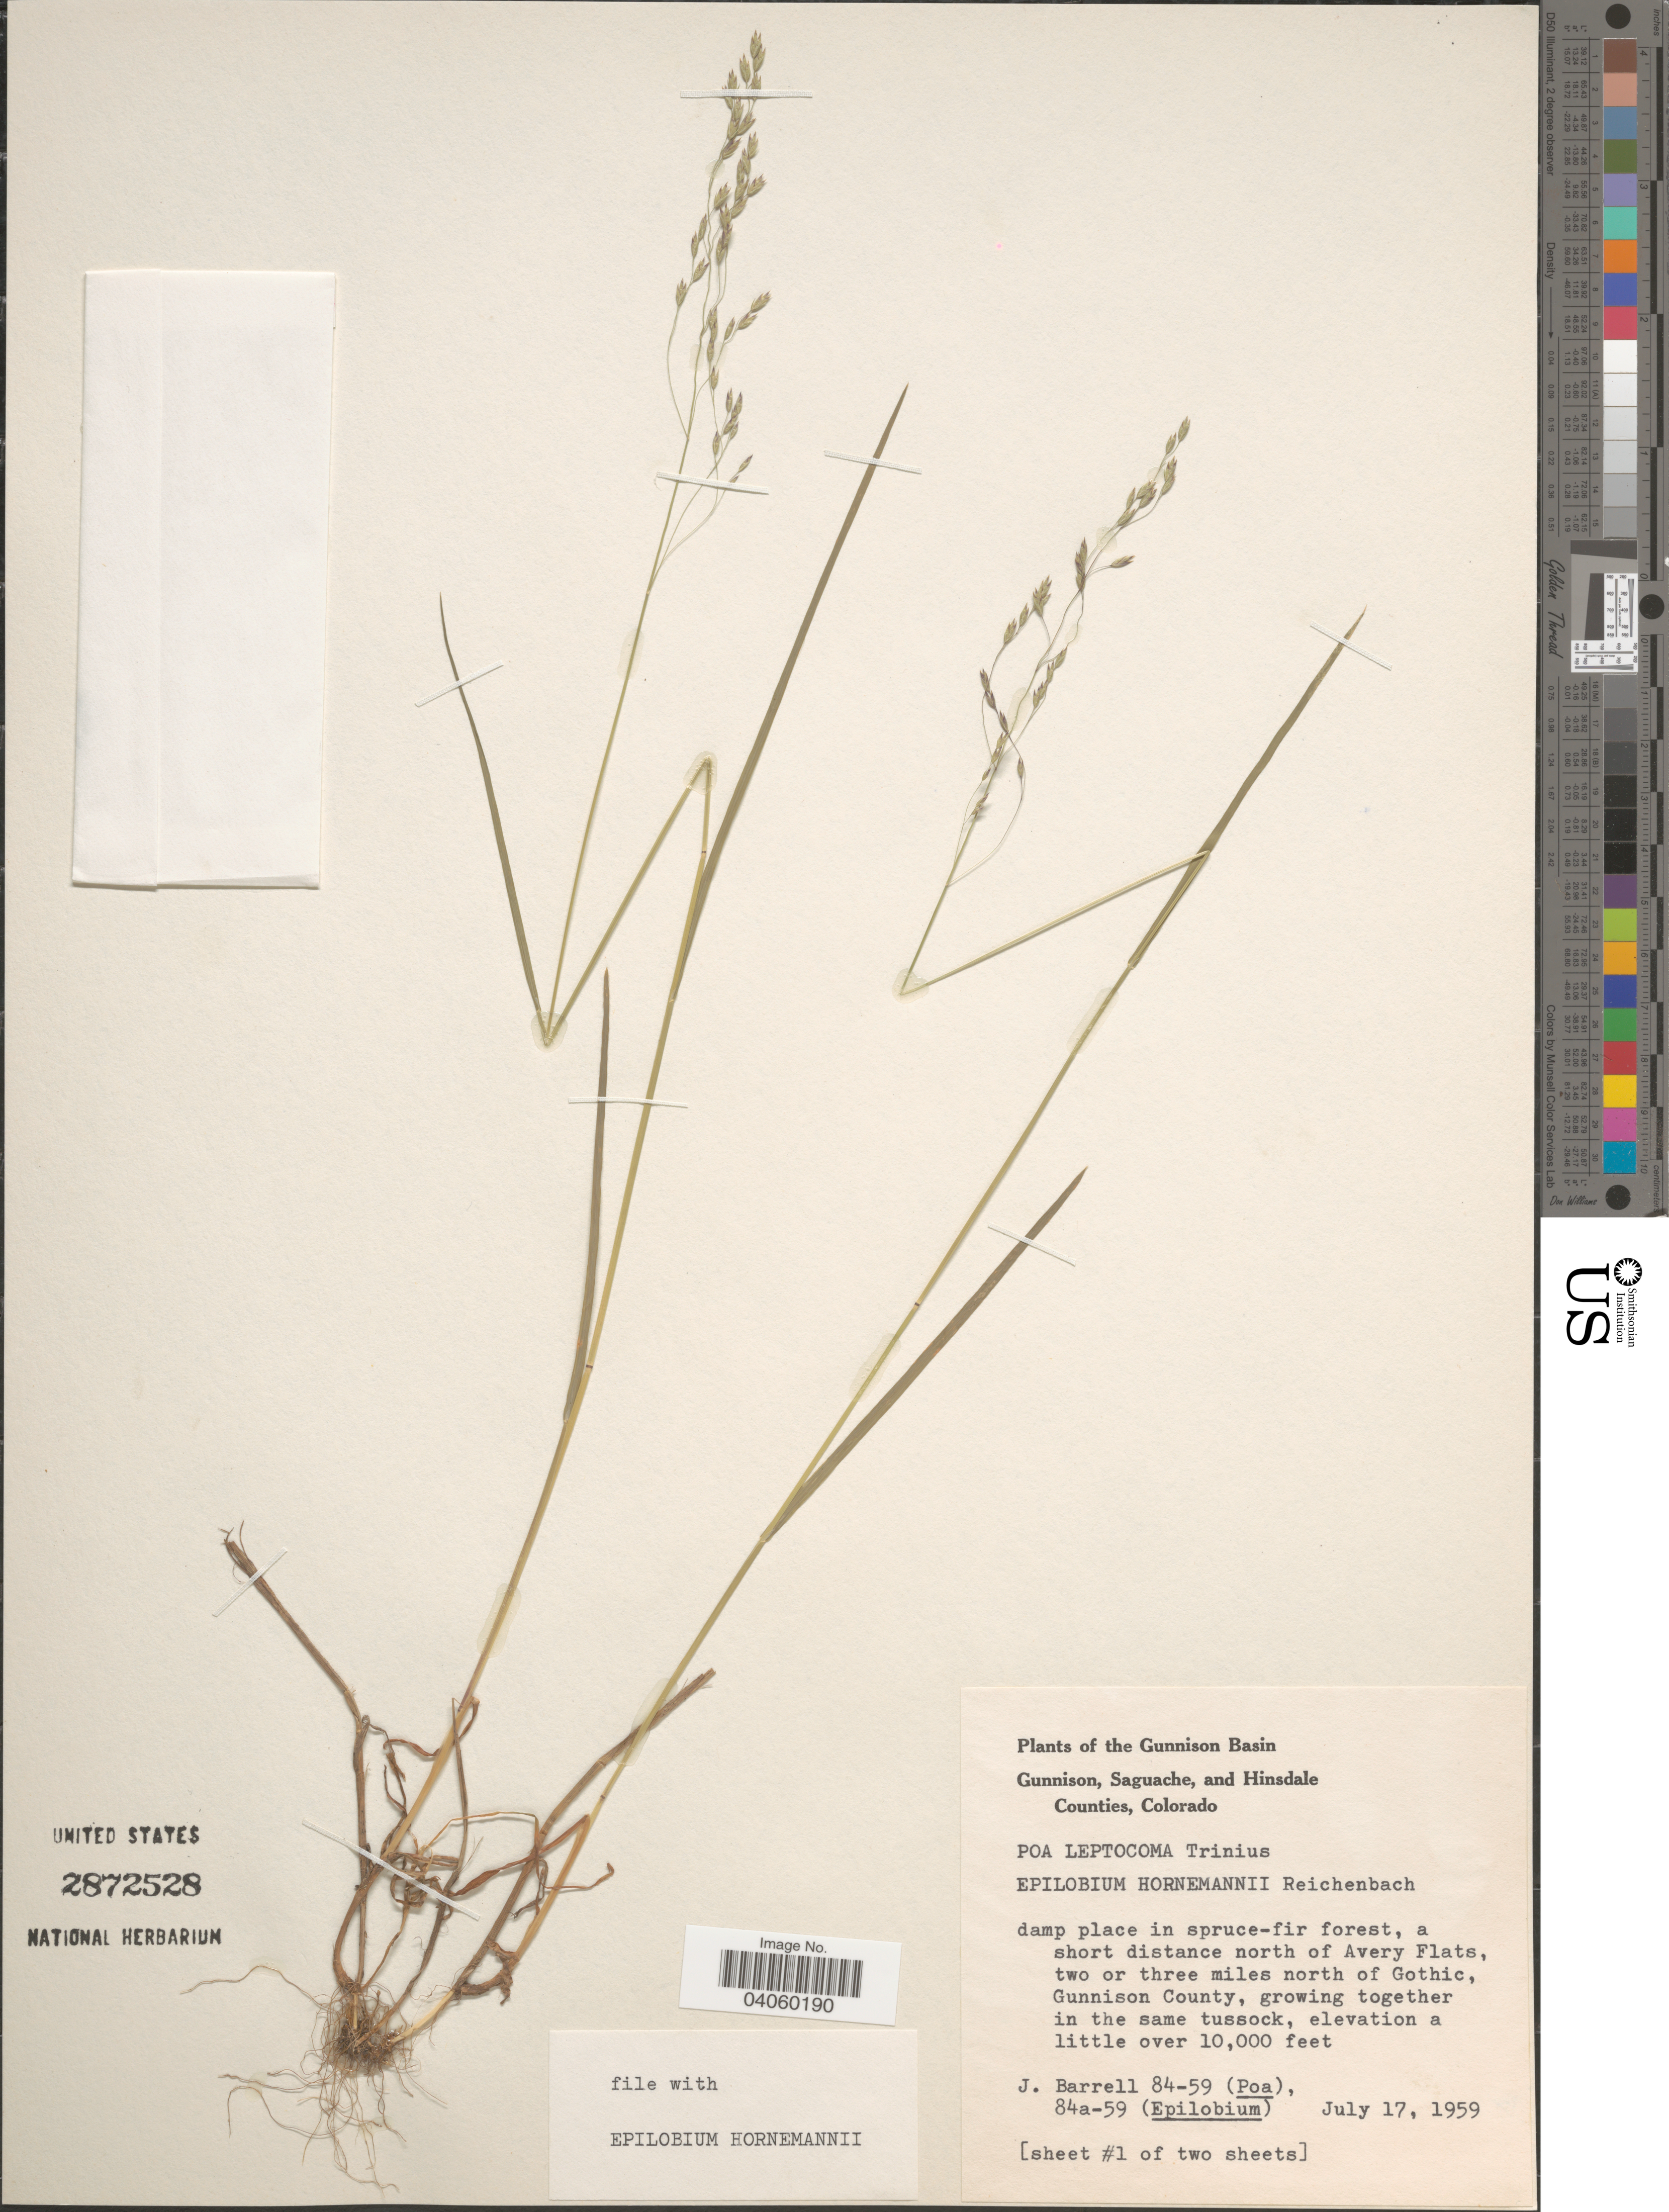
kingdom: Plantae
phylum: Tracheophyta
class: Liliopsida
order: Poales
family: Poaceae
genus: Poa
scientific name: Poa leptocoma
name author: Trin.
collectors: J. Barrell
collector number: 84-59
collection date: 1959-07-17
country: United States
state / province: Colorado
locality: The Gunnison Basin. A short distance north of Avery Flats, two or three miles north of Gothic, Gunnison County.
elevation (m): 3048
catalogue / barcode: US 2872528